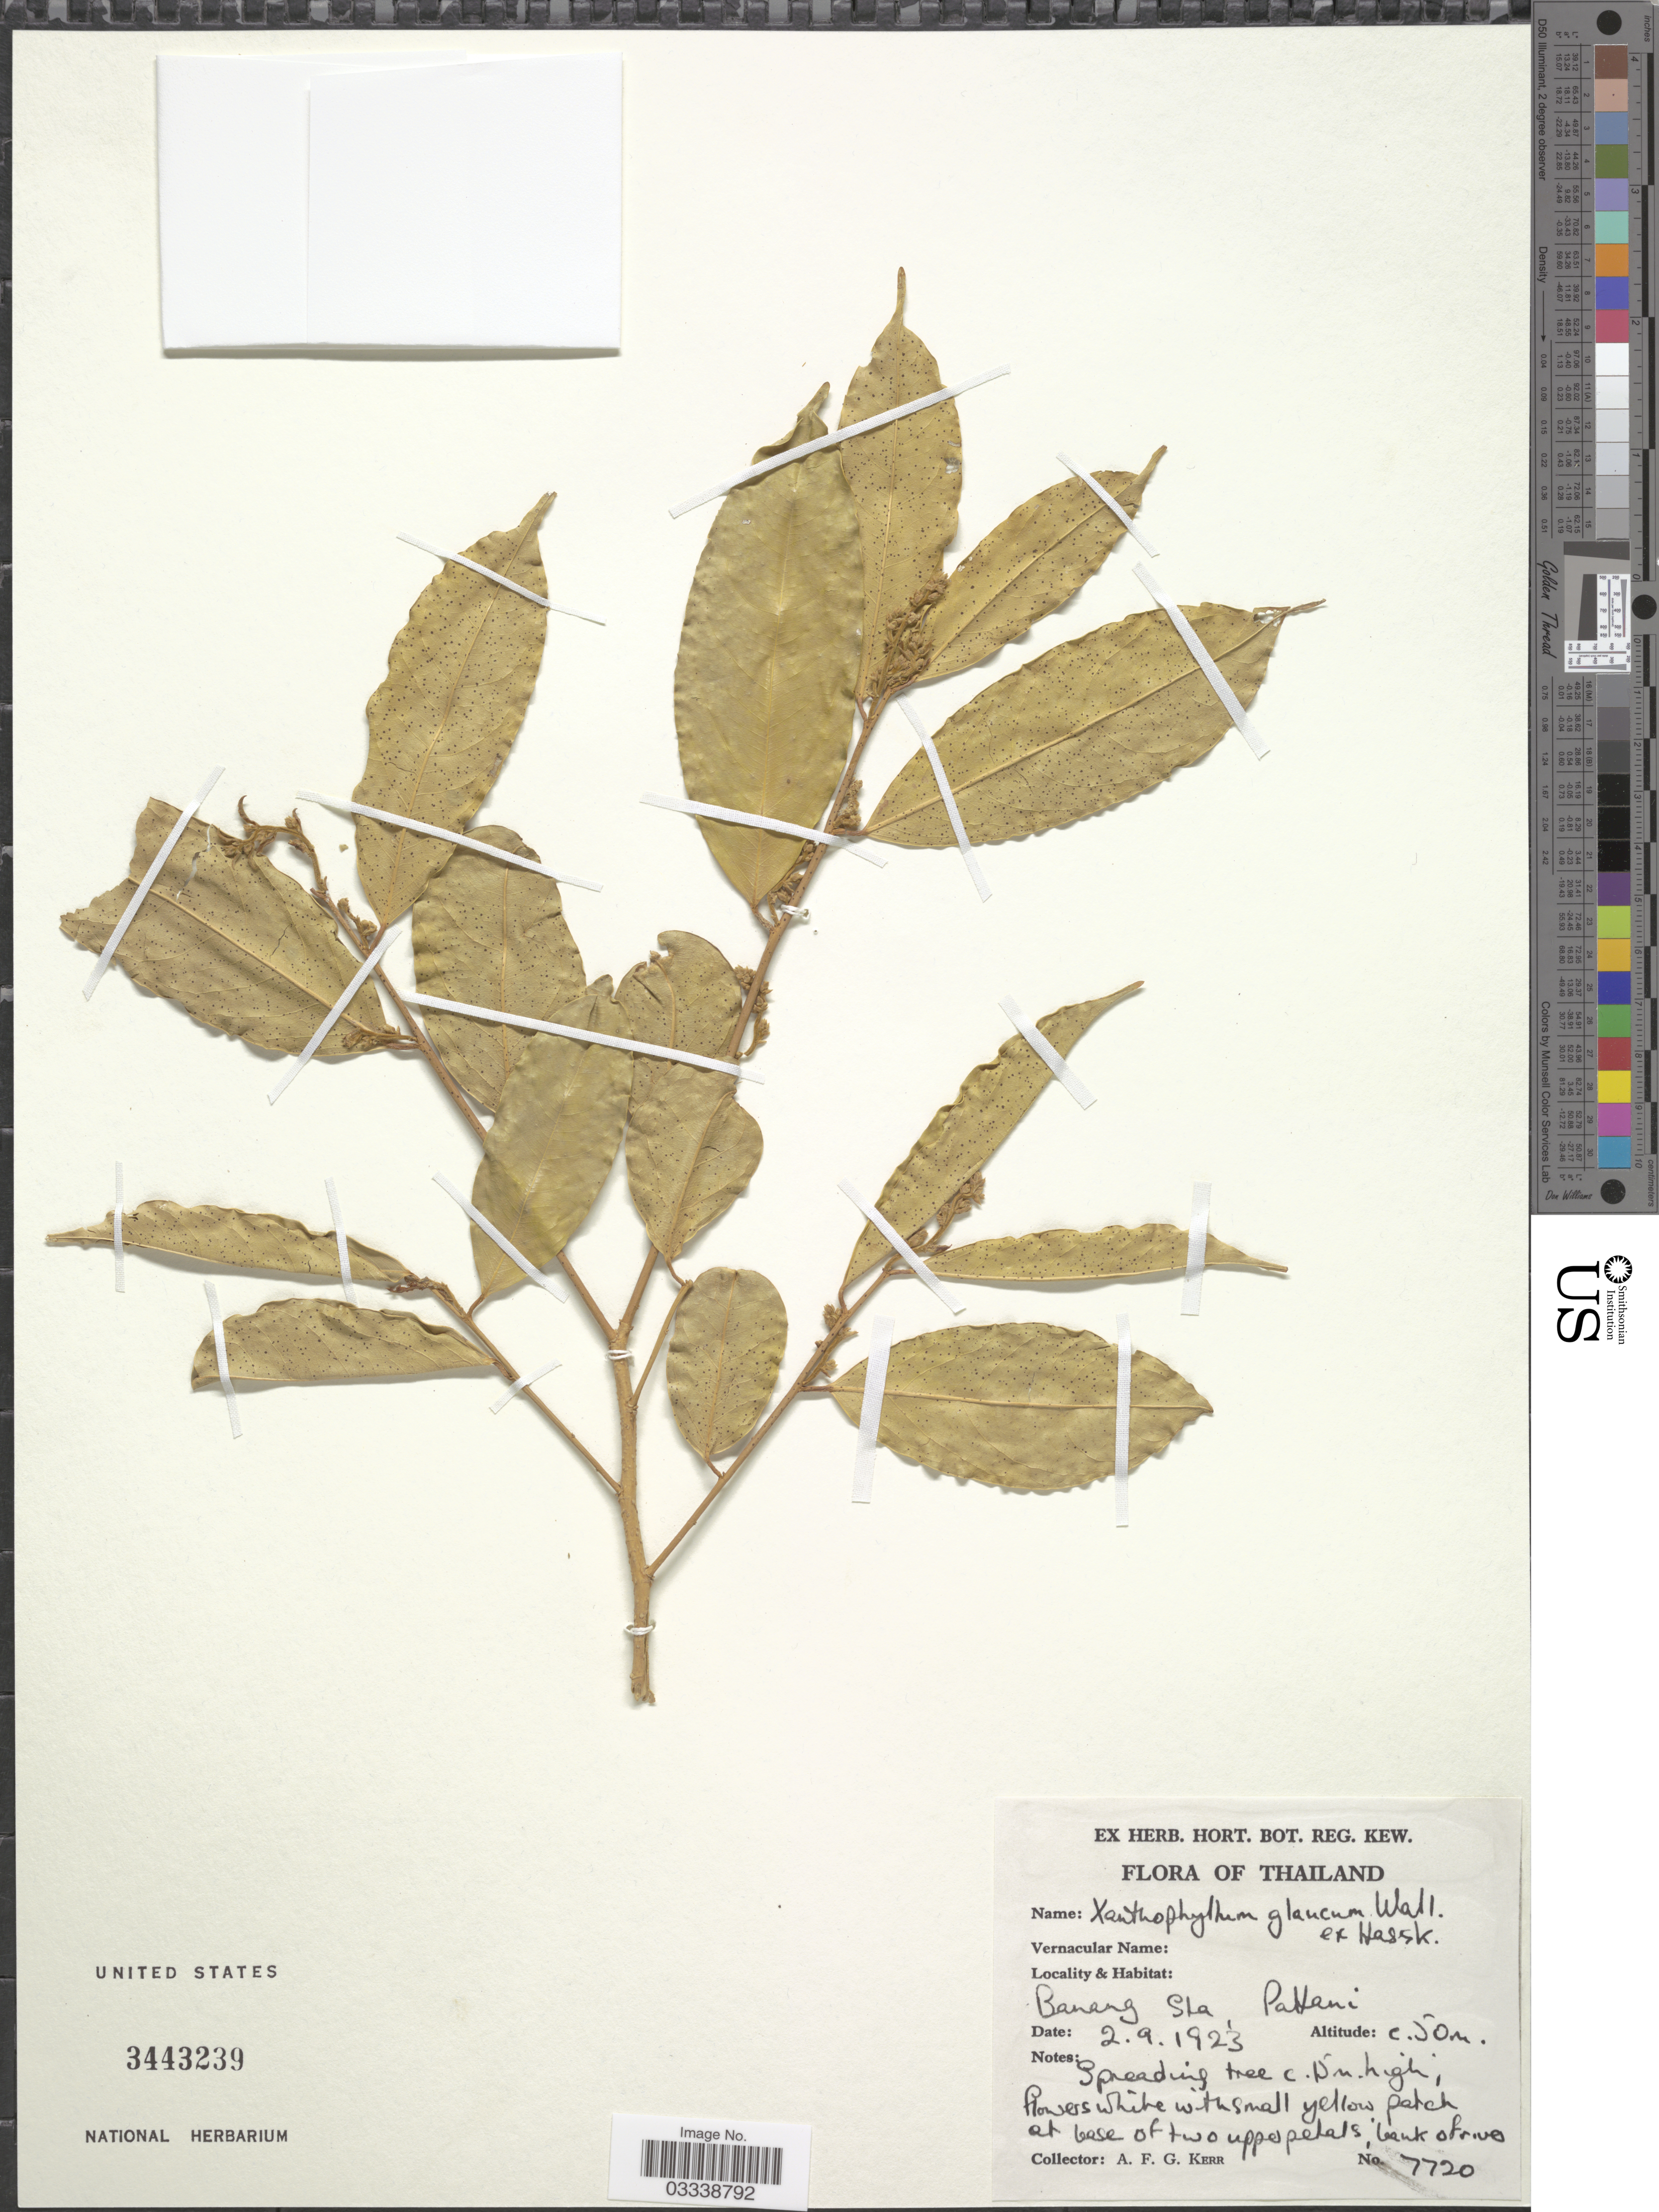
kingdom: Plantae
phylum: Tracheophyta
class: Magnoliopsida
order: Fabales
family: Polygalaceae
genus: Xanthophyllum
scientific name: Xanthophyllum glaucum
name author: Wall. ex Hassk.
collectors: A. F. G. Kerr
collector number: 7720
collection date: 1923-09-02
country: Thailand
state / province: Pattani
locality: Banang Sta.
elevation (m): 50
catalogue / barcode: US 3443239